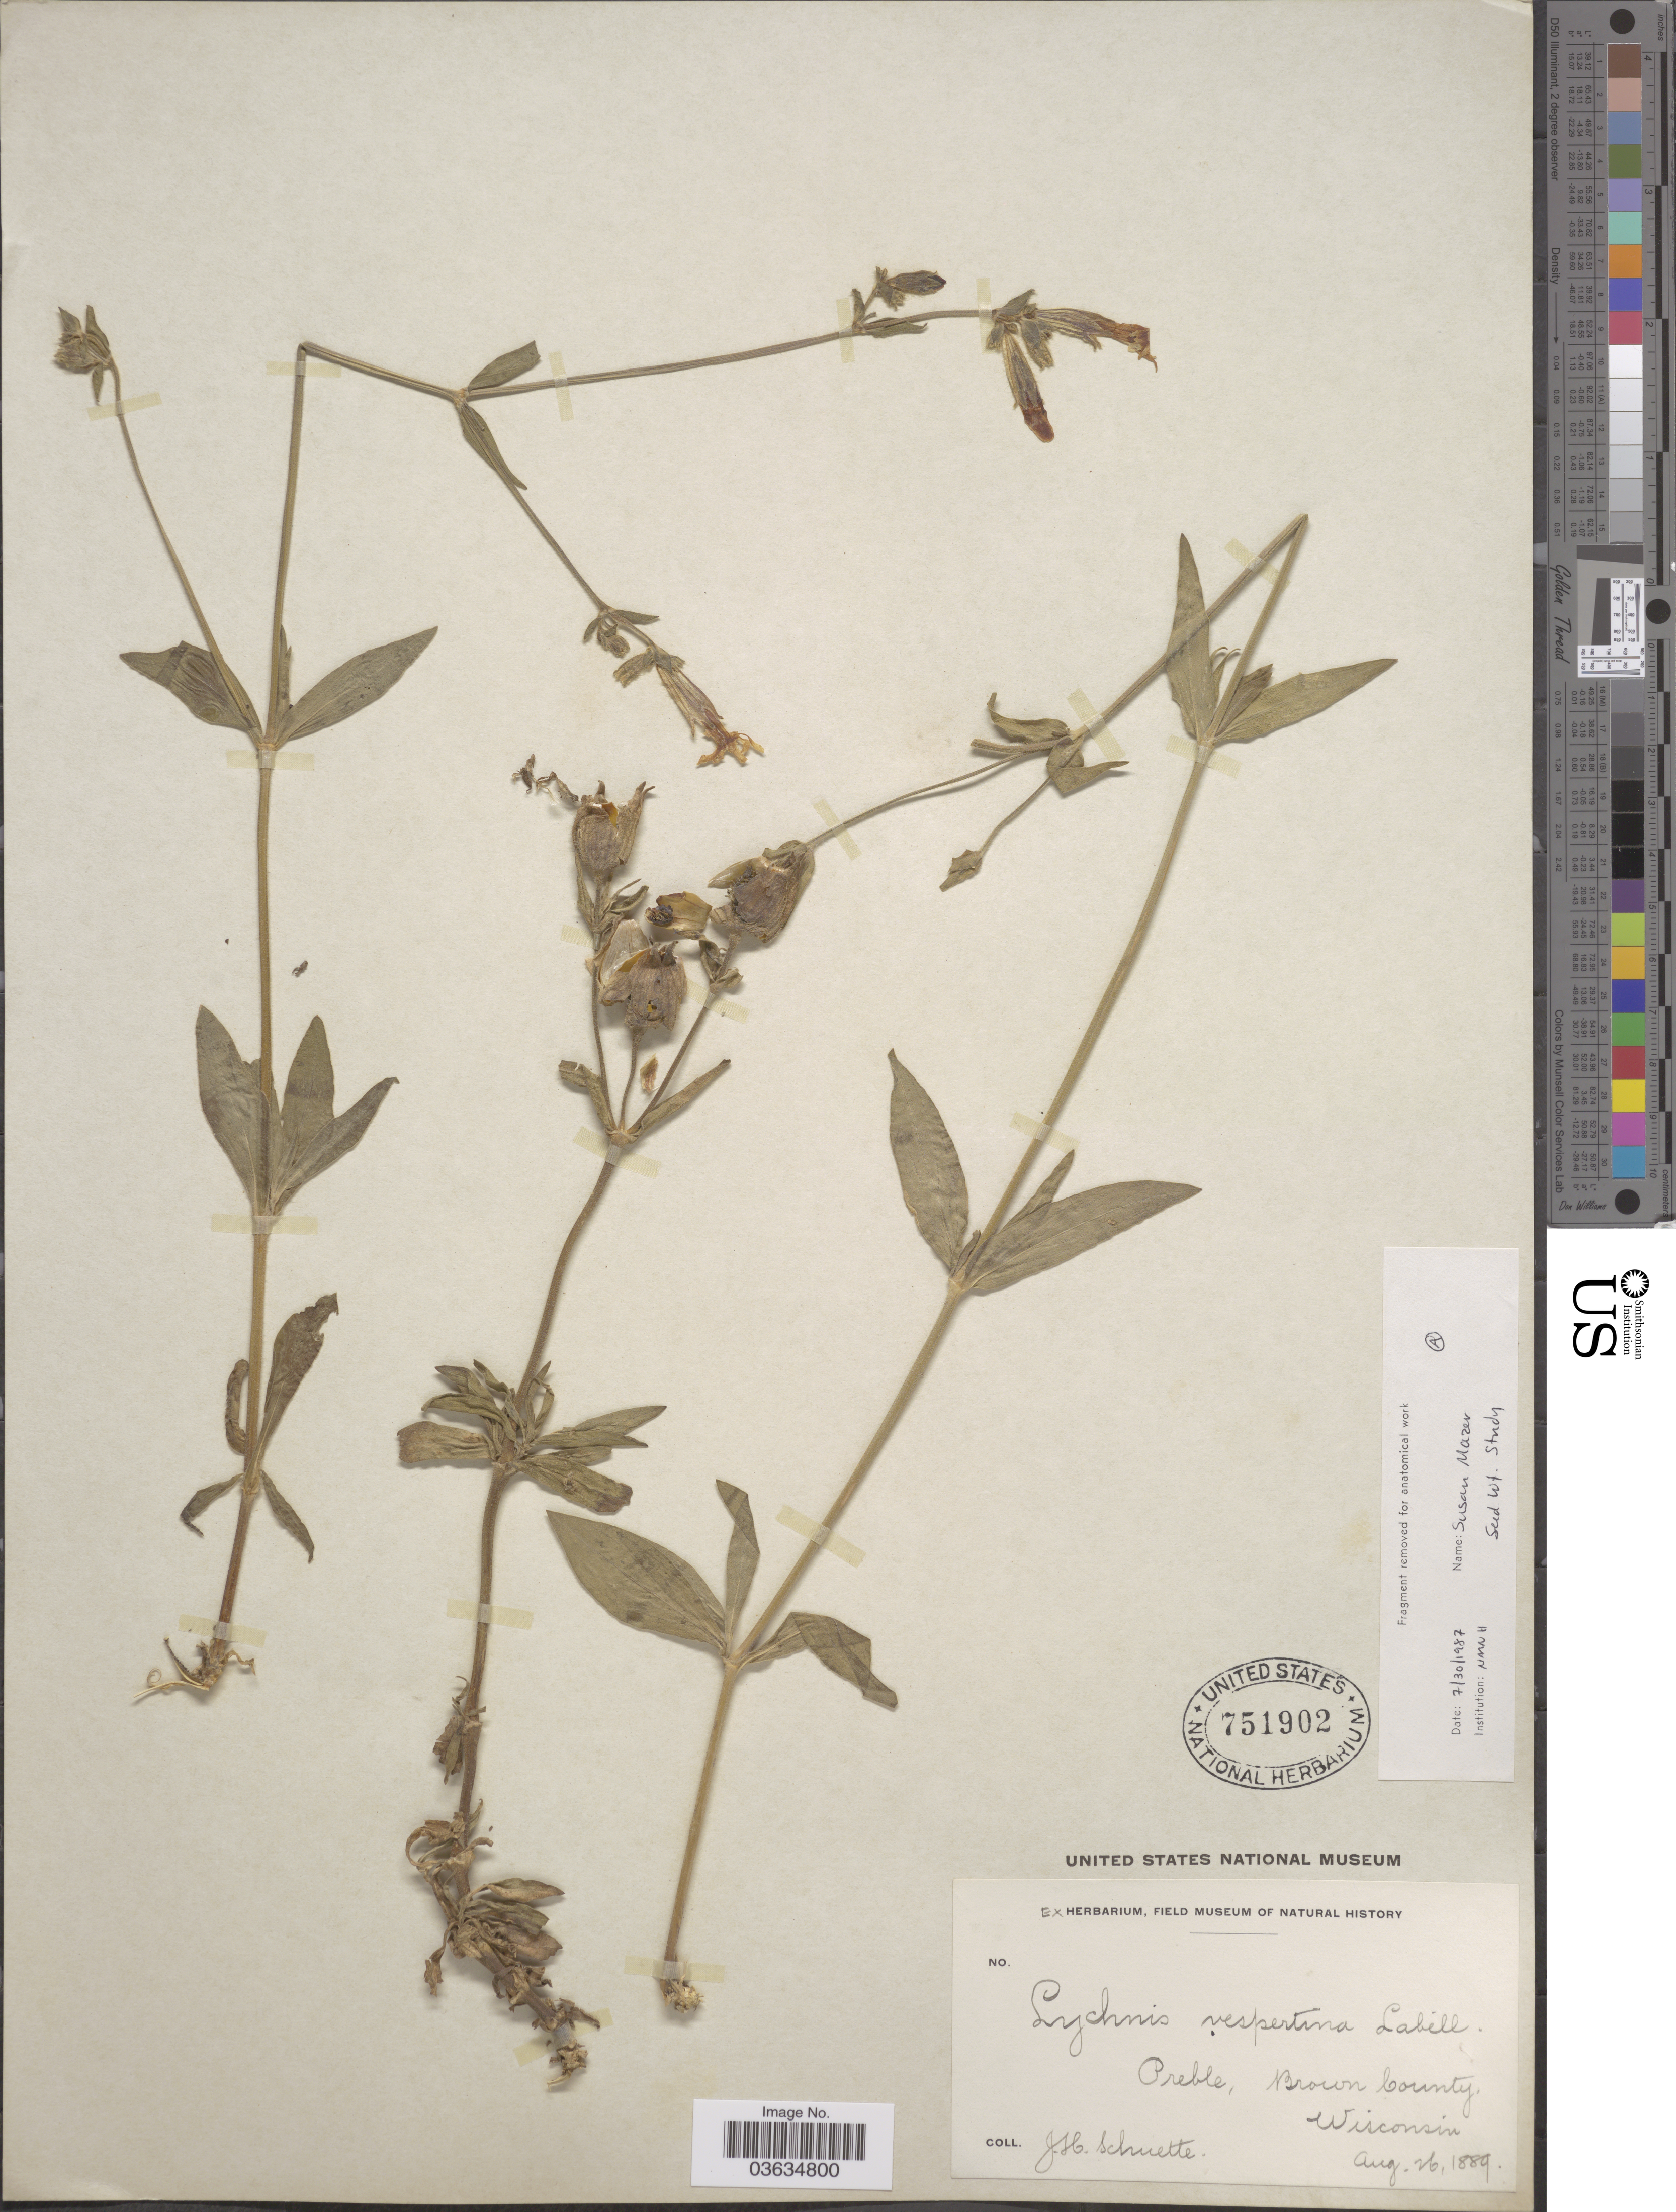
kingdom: Plantae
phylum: Tracheophyta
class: Magnoliopsida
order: Caryophyllales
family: Caryophyllaceae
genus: Silene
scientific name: Silene latifolia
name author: Poir.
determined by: Strong, Mark T., (BOT), Smithsonian Institution - National Museum of Natural History (UNITED STATES)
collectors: J. H. Schuette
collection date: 1889-08-26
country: United States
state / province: Wisconsin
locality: Preble, Brown County.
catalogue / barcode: US 751902